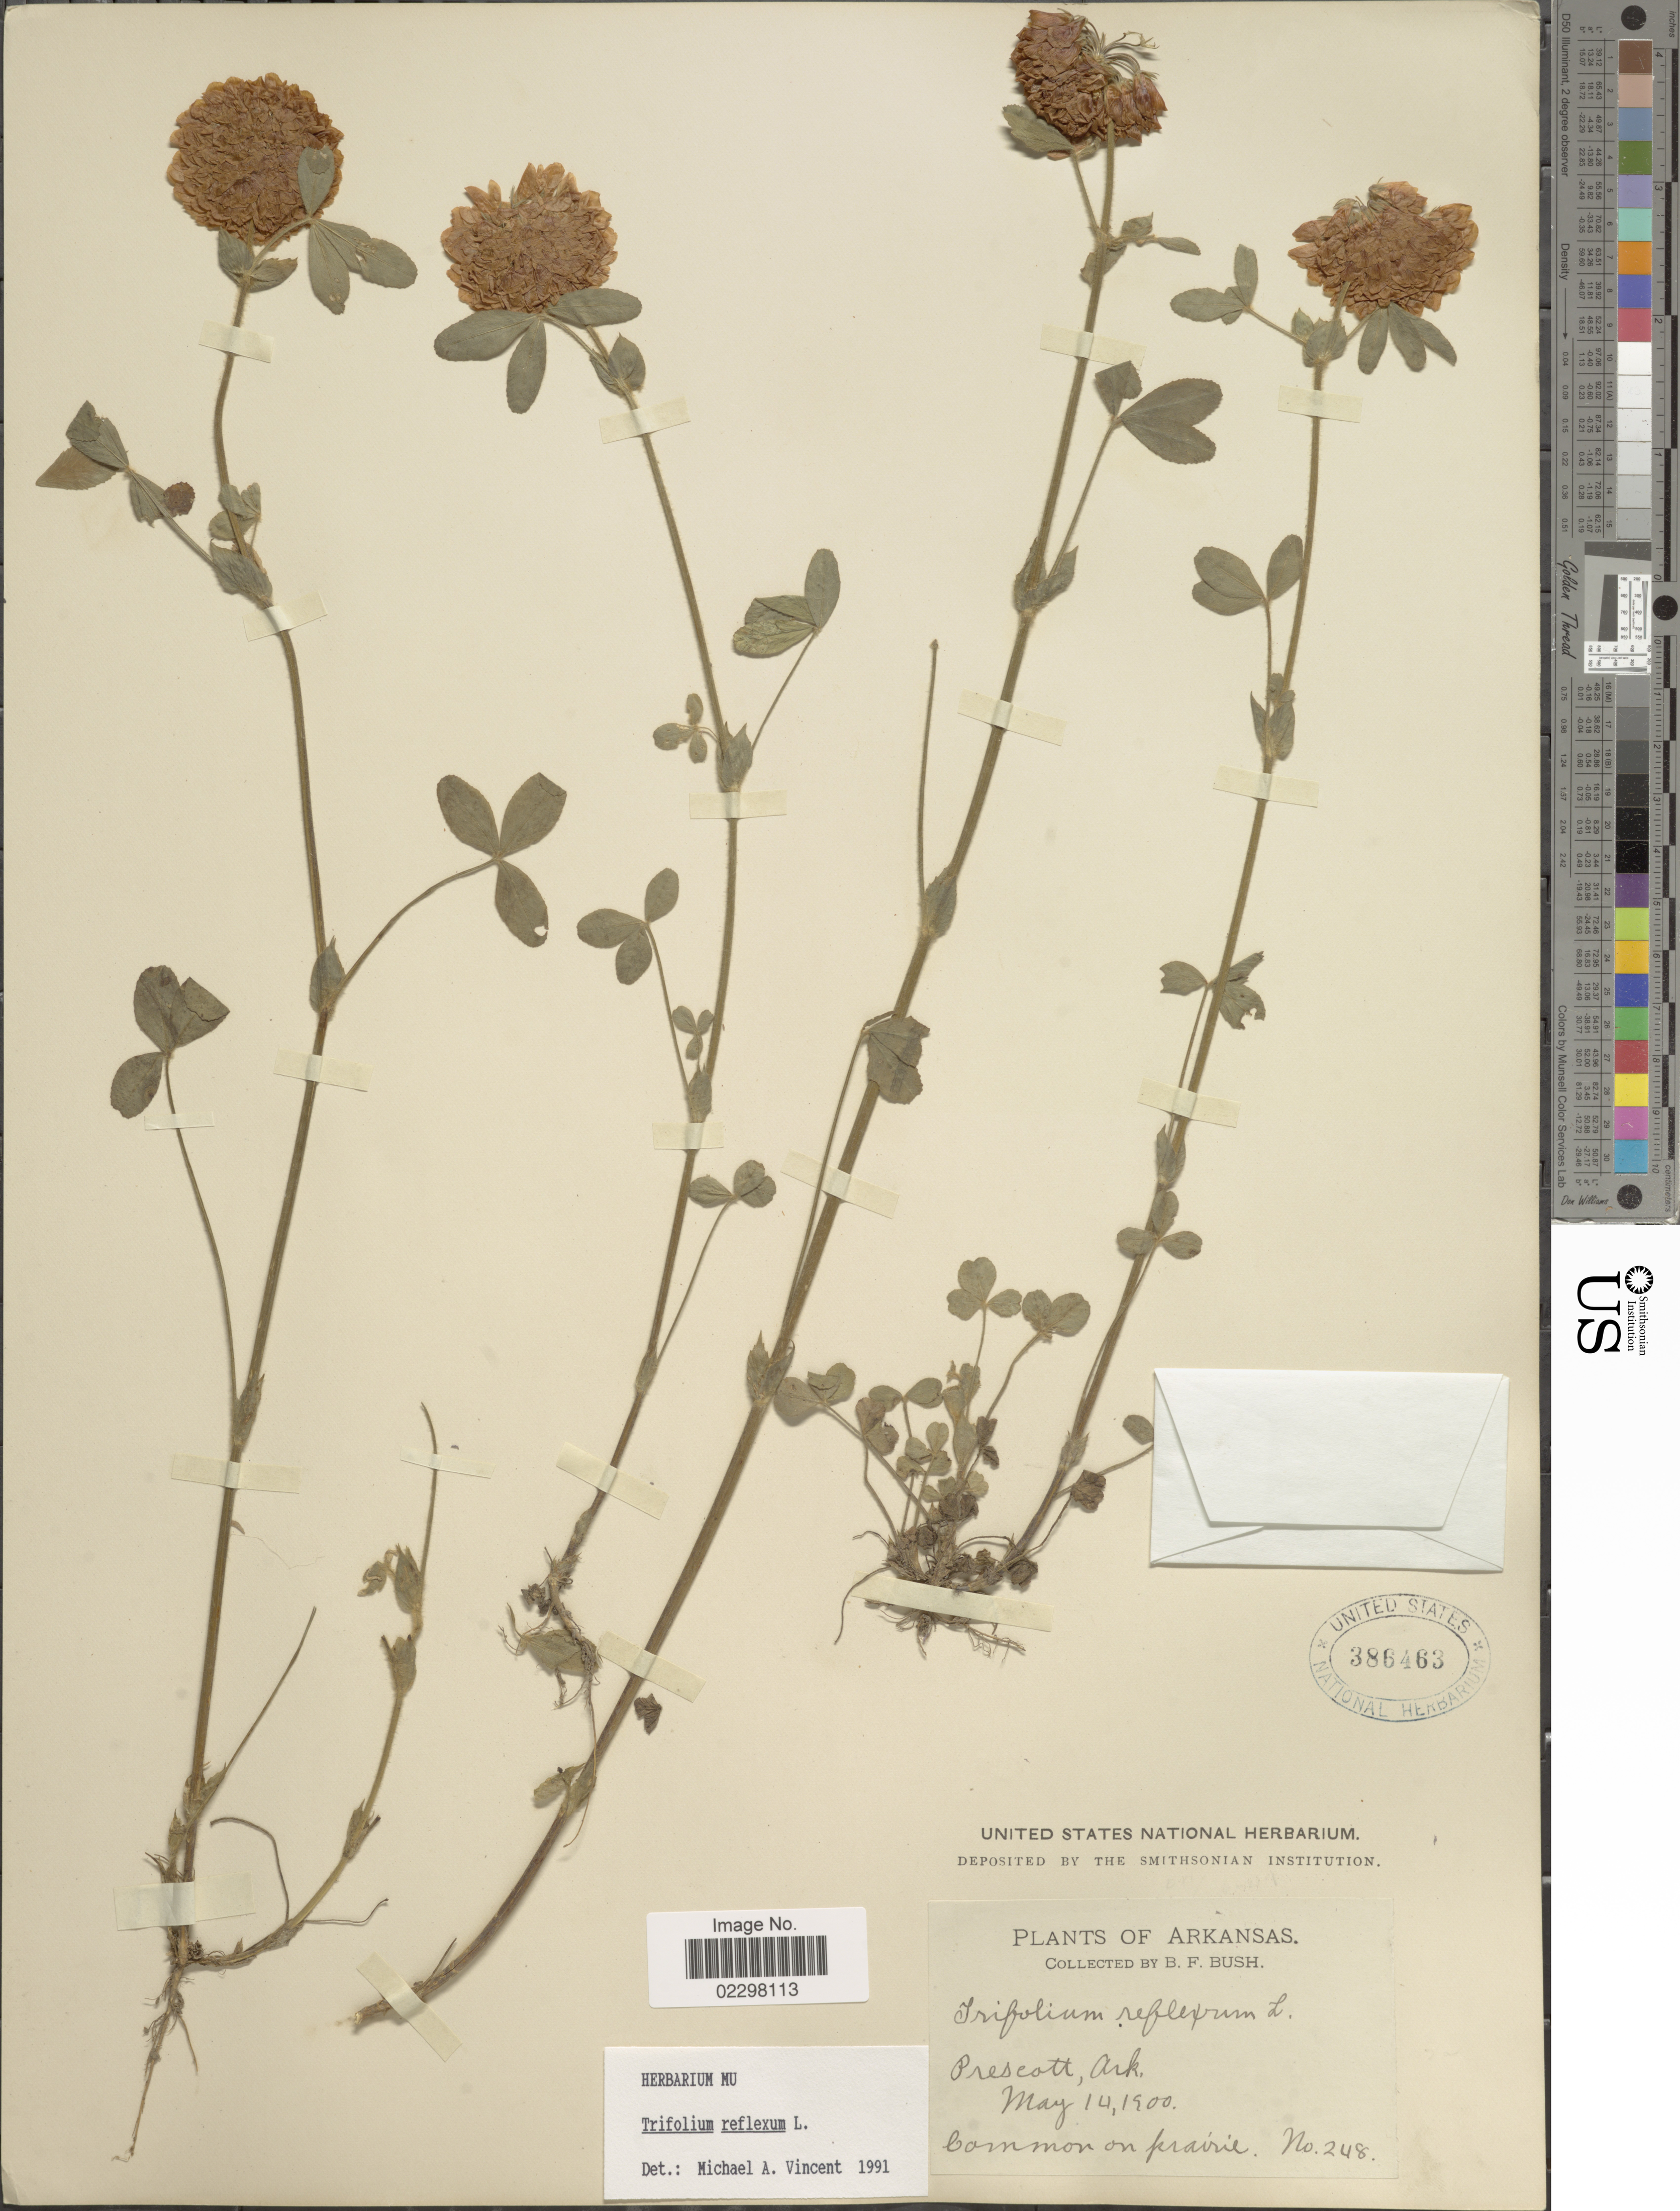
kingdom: Plantae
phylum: Tracheophyta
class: Magnoliopsida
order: Fabales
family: Fabaceae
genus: Trifolium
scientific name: Trifolium reflexum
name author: L.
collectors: B. F. Bush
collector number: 248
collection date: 1900-05-14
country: United States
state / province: Arkansas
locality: Prescott, common on prairie.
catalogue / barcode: US 386463